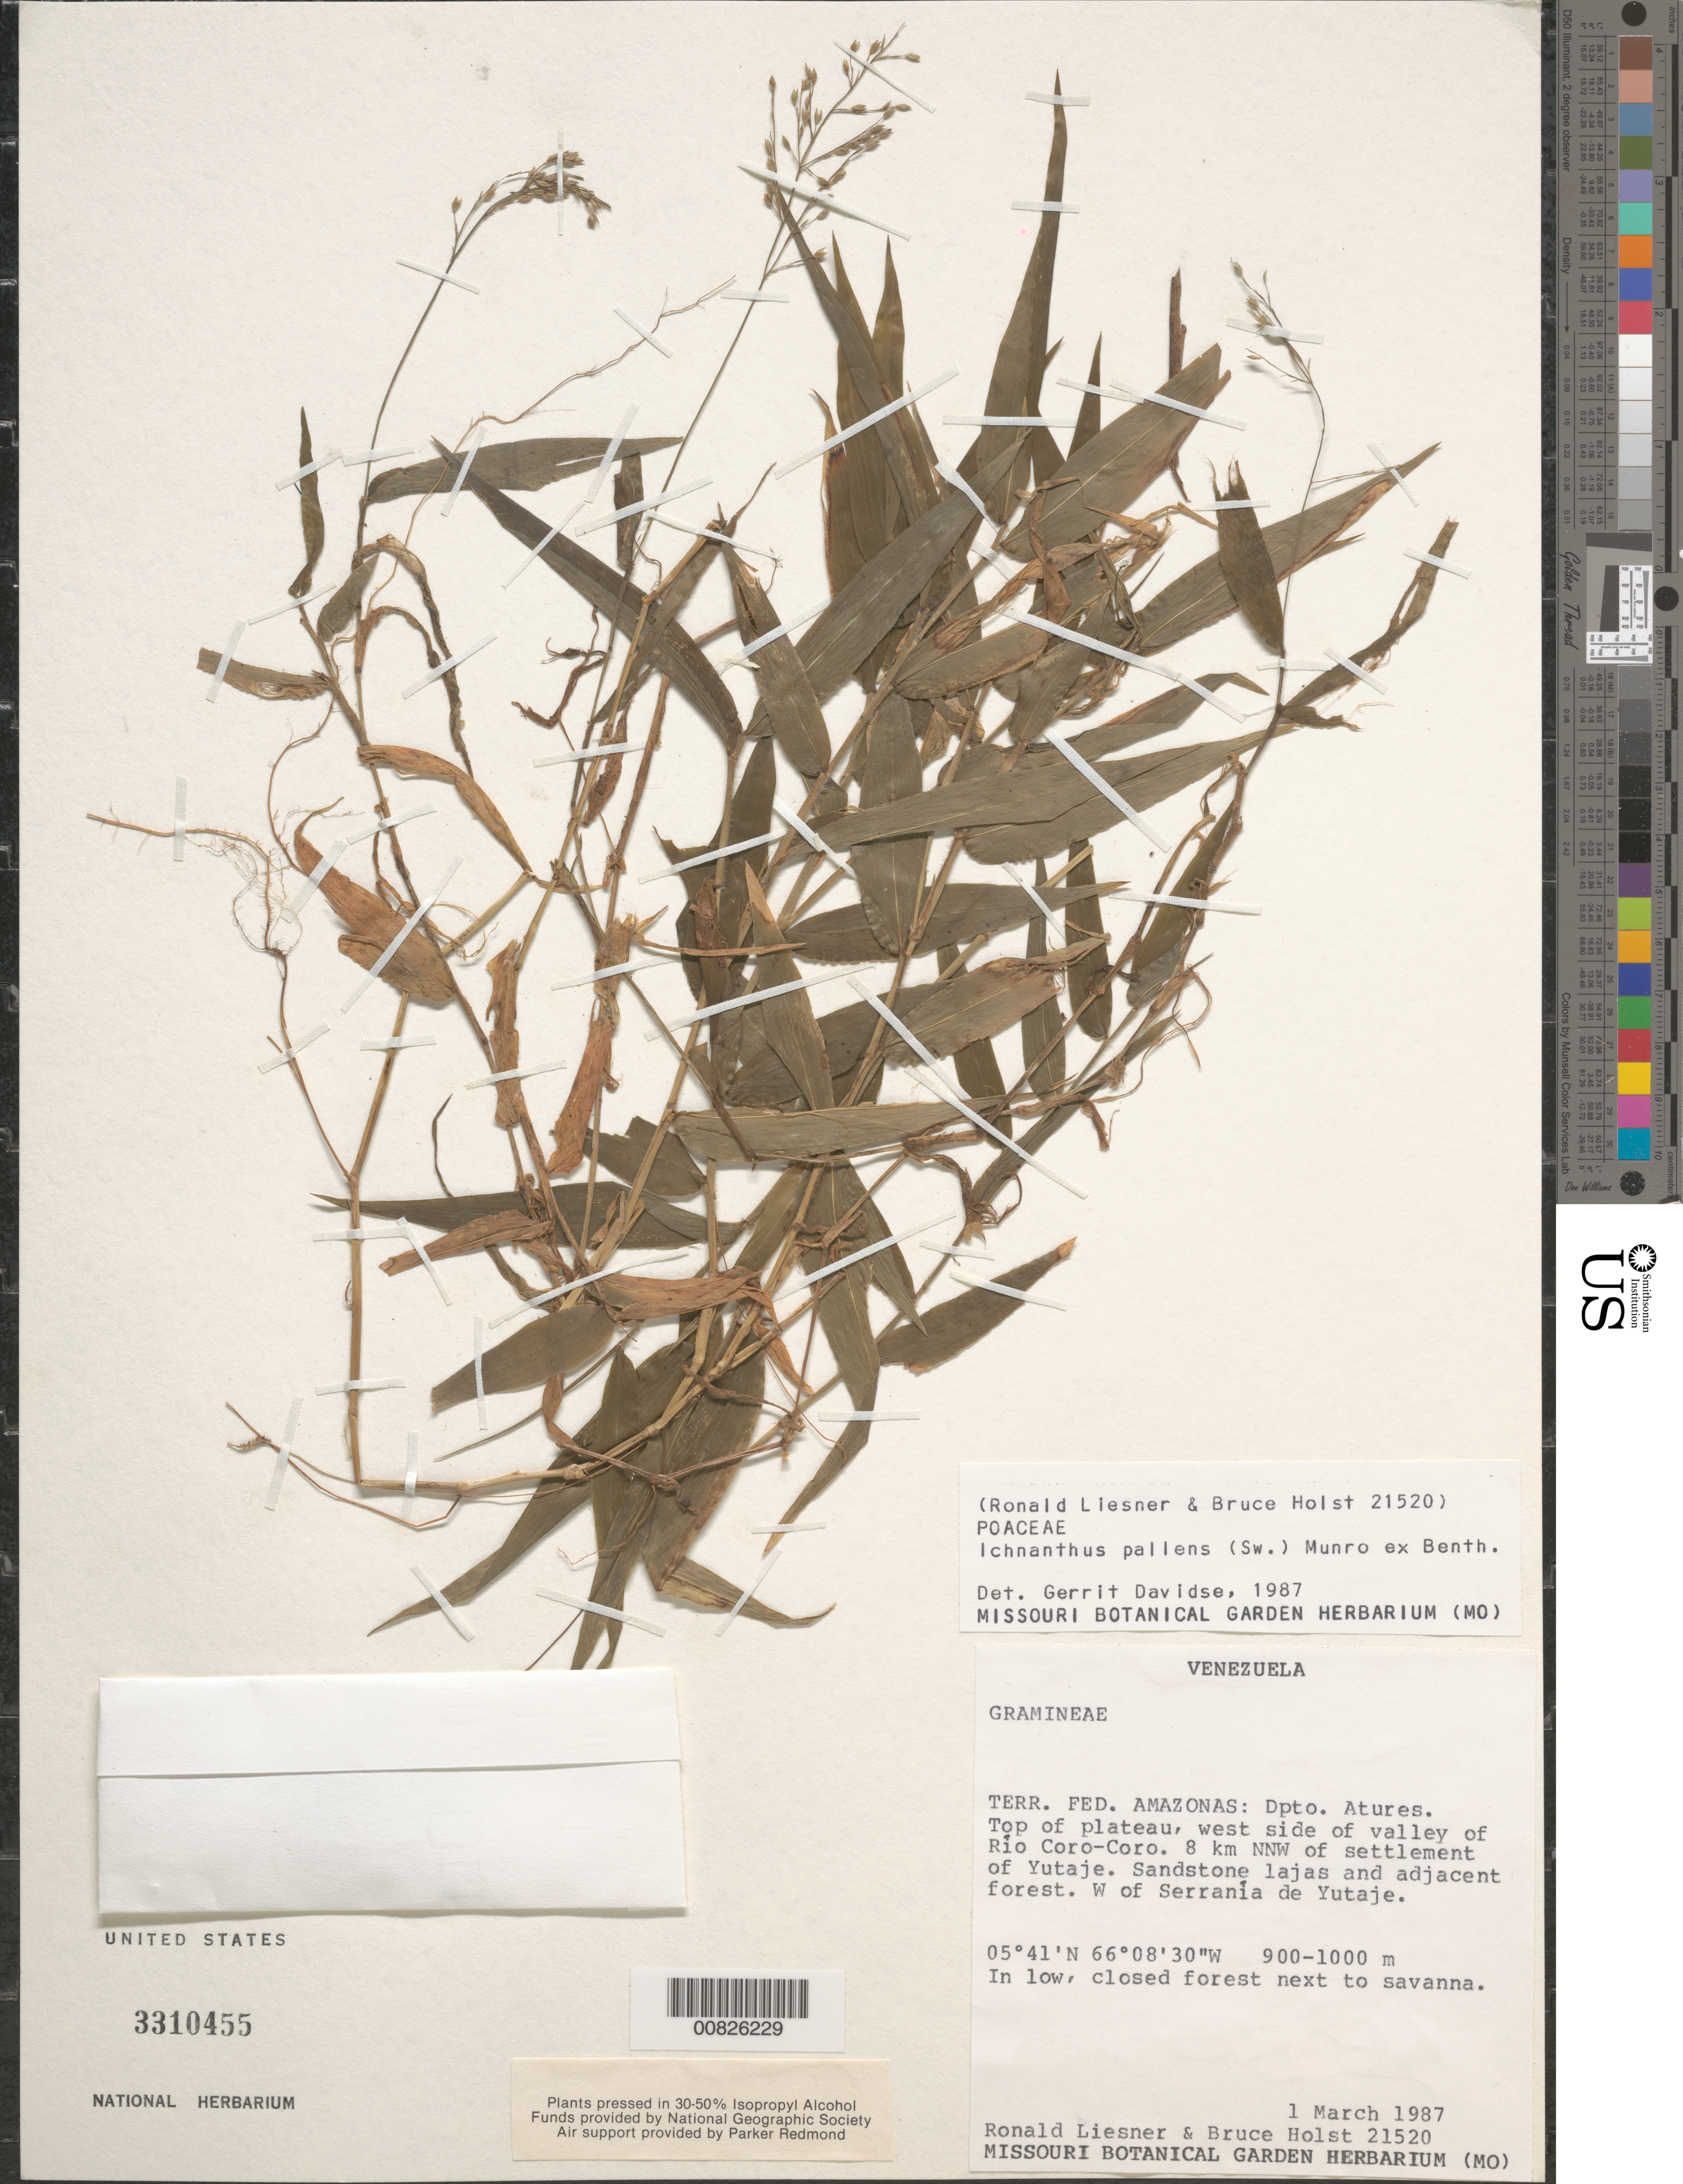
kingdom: Plantae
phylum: Tracheophyta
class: Liliopsida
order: Poales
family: Poaceae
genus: Ichnanthus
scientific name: Ichnanthus pallens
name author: (Sw.) Munro ex Benth.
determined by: Davidse, Gerrit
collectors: R. L. Liesner & B. Holst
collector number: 21520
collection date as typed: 1-Mar-87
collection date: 1987-03-01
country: Venezuela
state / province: Amazonas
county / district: Atures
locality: Río Coro-Coro, top of plateau, west side of valley, 8 km NNW of settlement of Yutajé; W of Serrania de Yutajé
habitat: Low, closed forest next to savanna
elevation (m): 900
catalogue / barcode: US 3310455